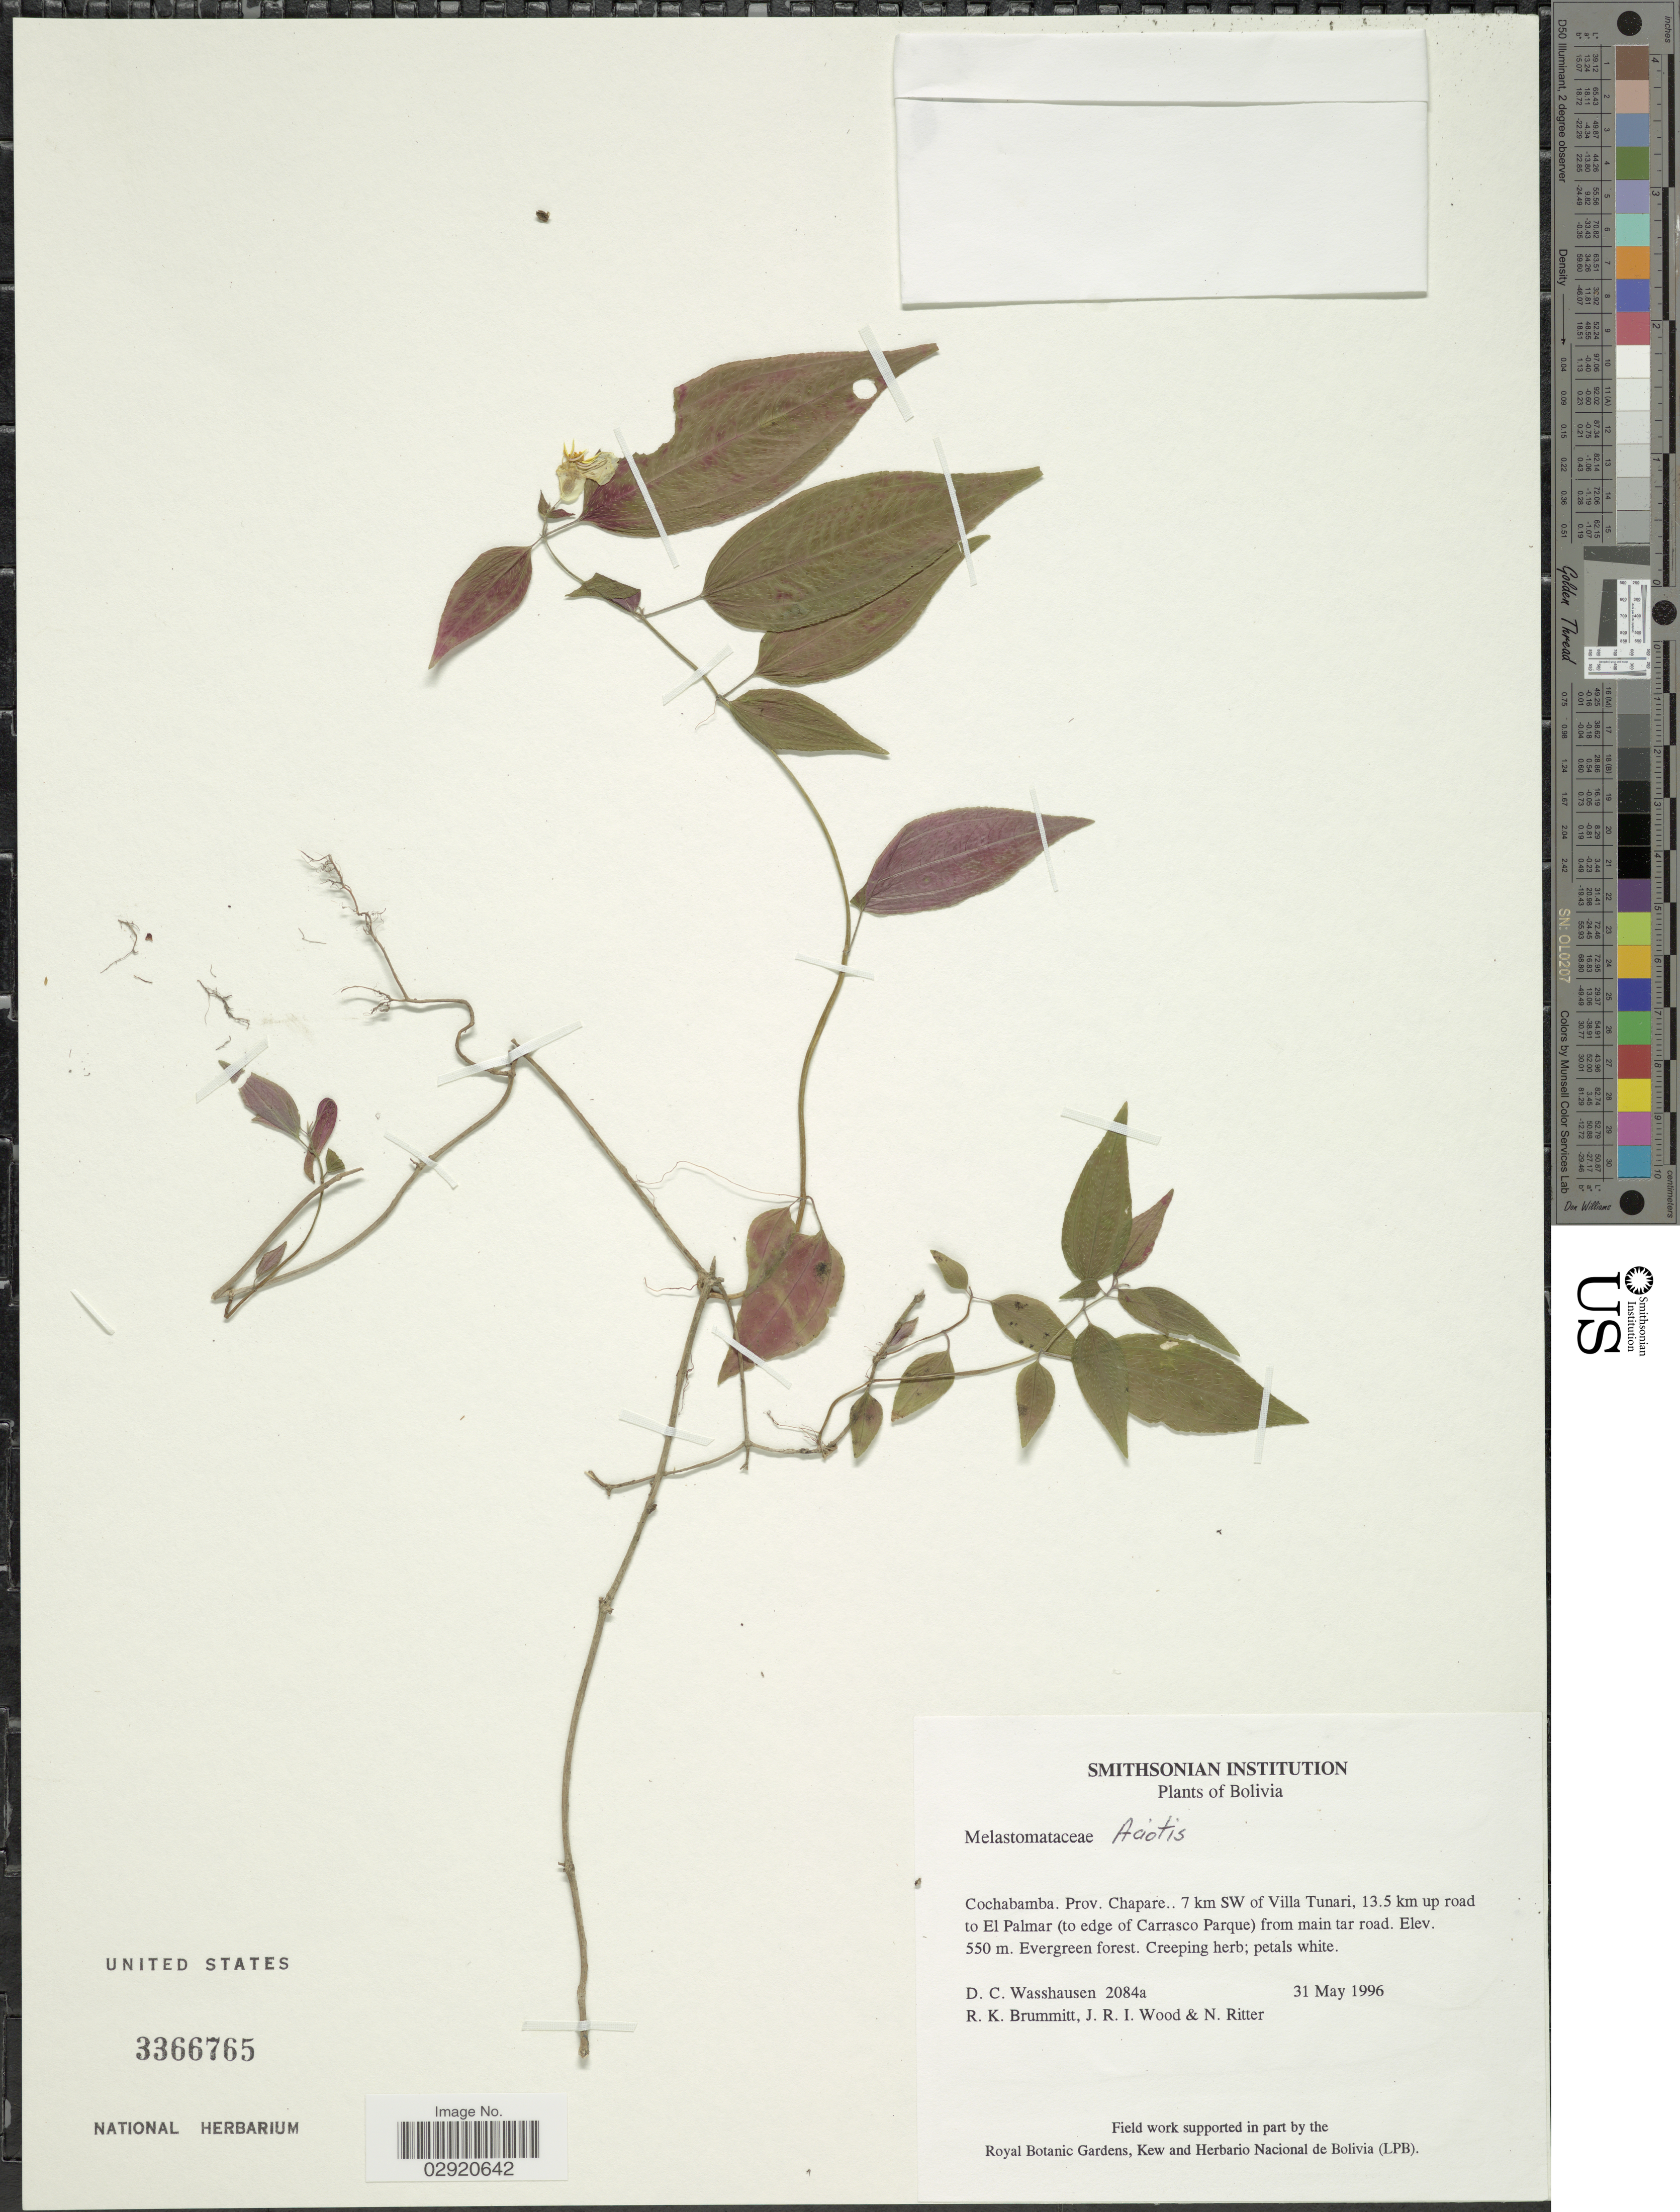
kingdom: Plantae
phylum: Tracheophyta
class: Magnoliopsida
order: Myrtales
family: Melastomataceae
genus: Chaetogastra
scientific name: Chaetogastra sp.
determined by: Nunes da Silva, Diego, (RB), Jardim Botanico do Rio de Janeiro - Herbario (BRAZIL)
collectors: D. C. Wasshausen, R. K. Brummitt, J. R. I. Wood & N. Ritter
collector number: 2084a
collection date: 1996-05-31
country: Bolivia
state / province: Cochabamba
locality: Prov. Chapare. 7 km SW of Villa Tunari, 13.5 km up road to El Palmar (to edge of Carrasco Parque) from main tar road.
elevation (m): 550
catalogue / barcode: US 3366765